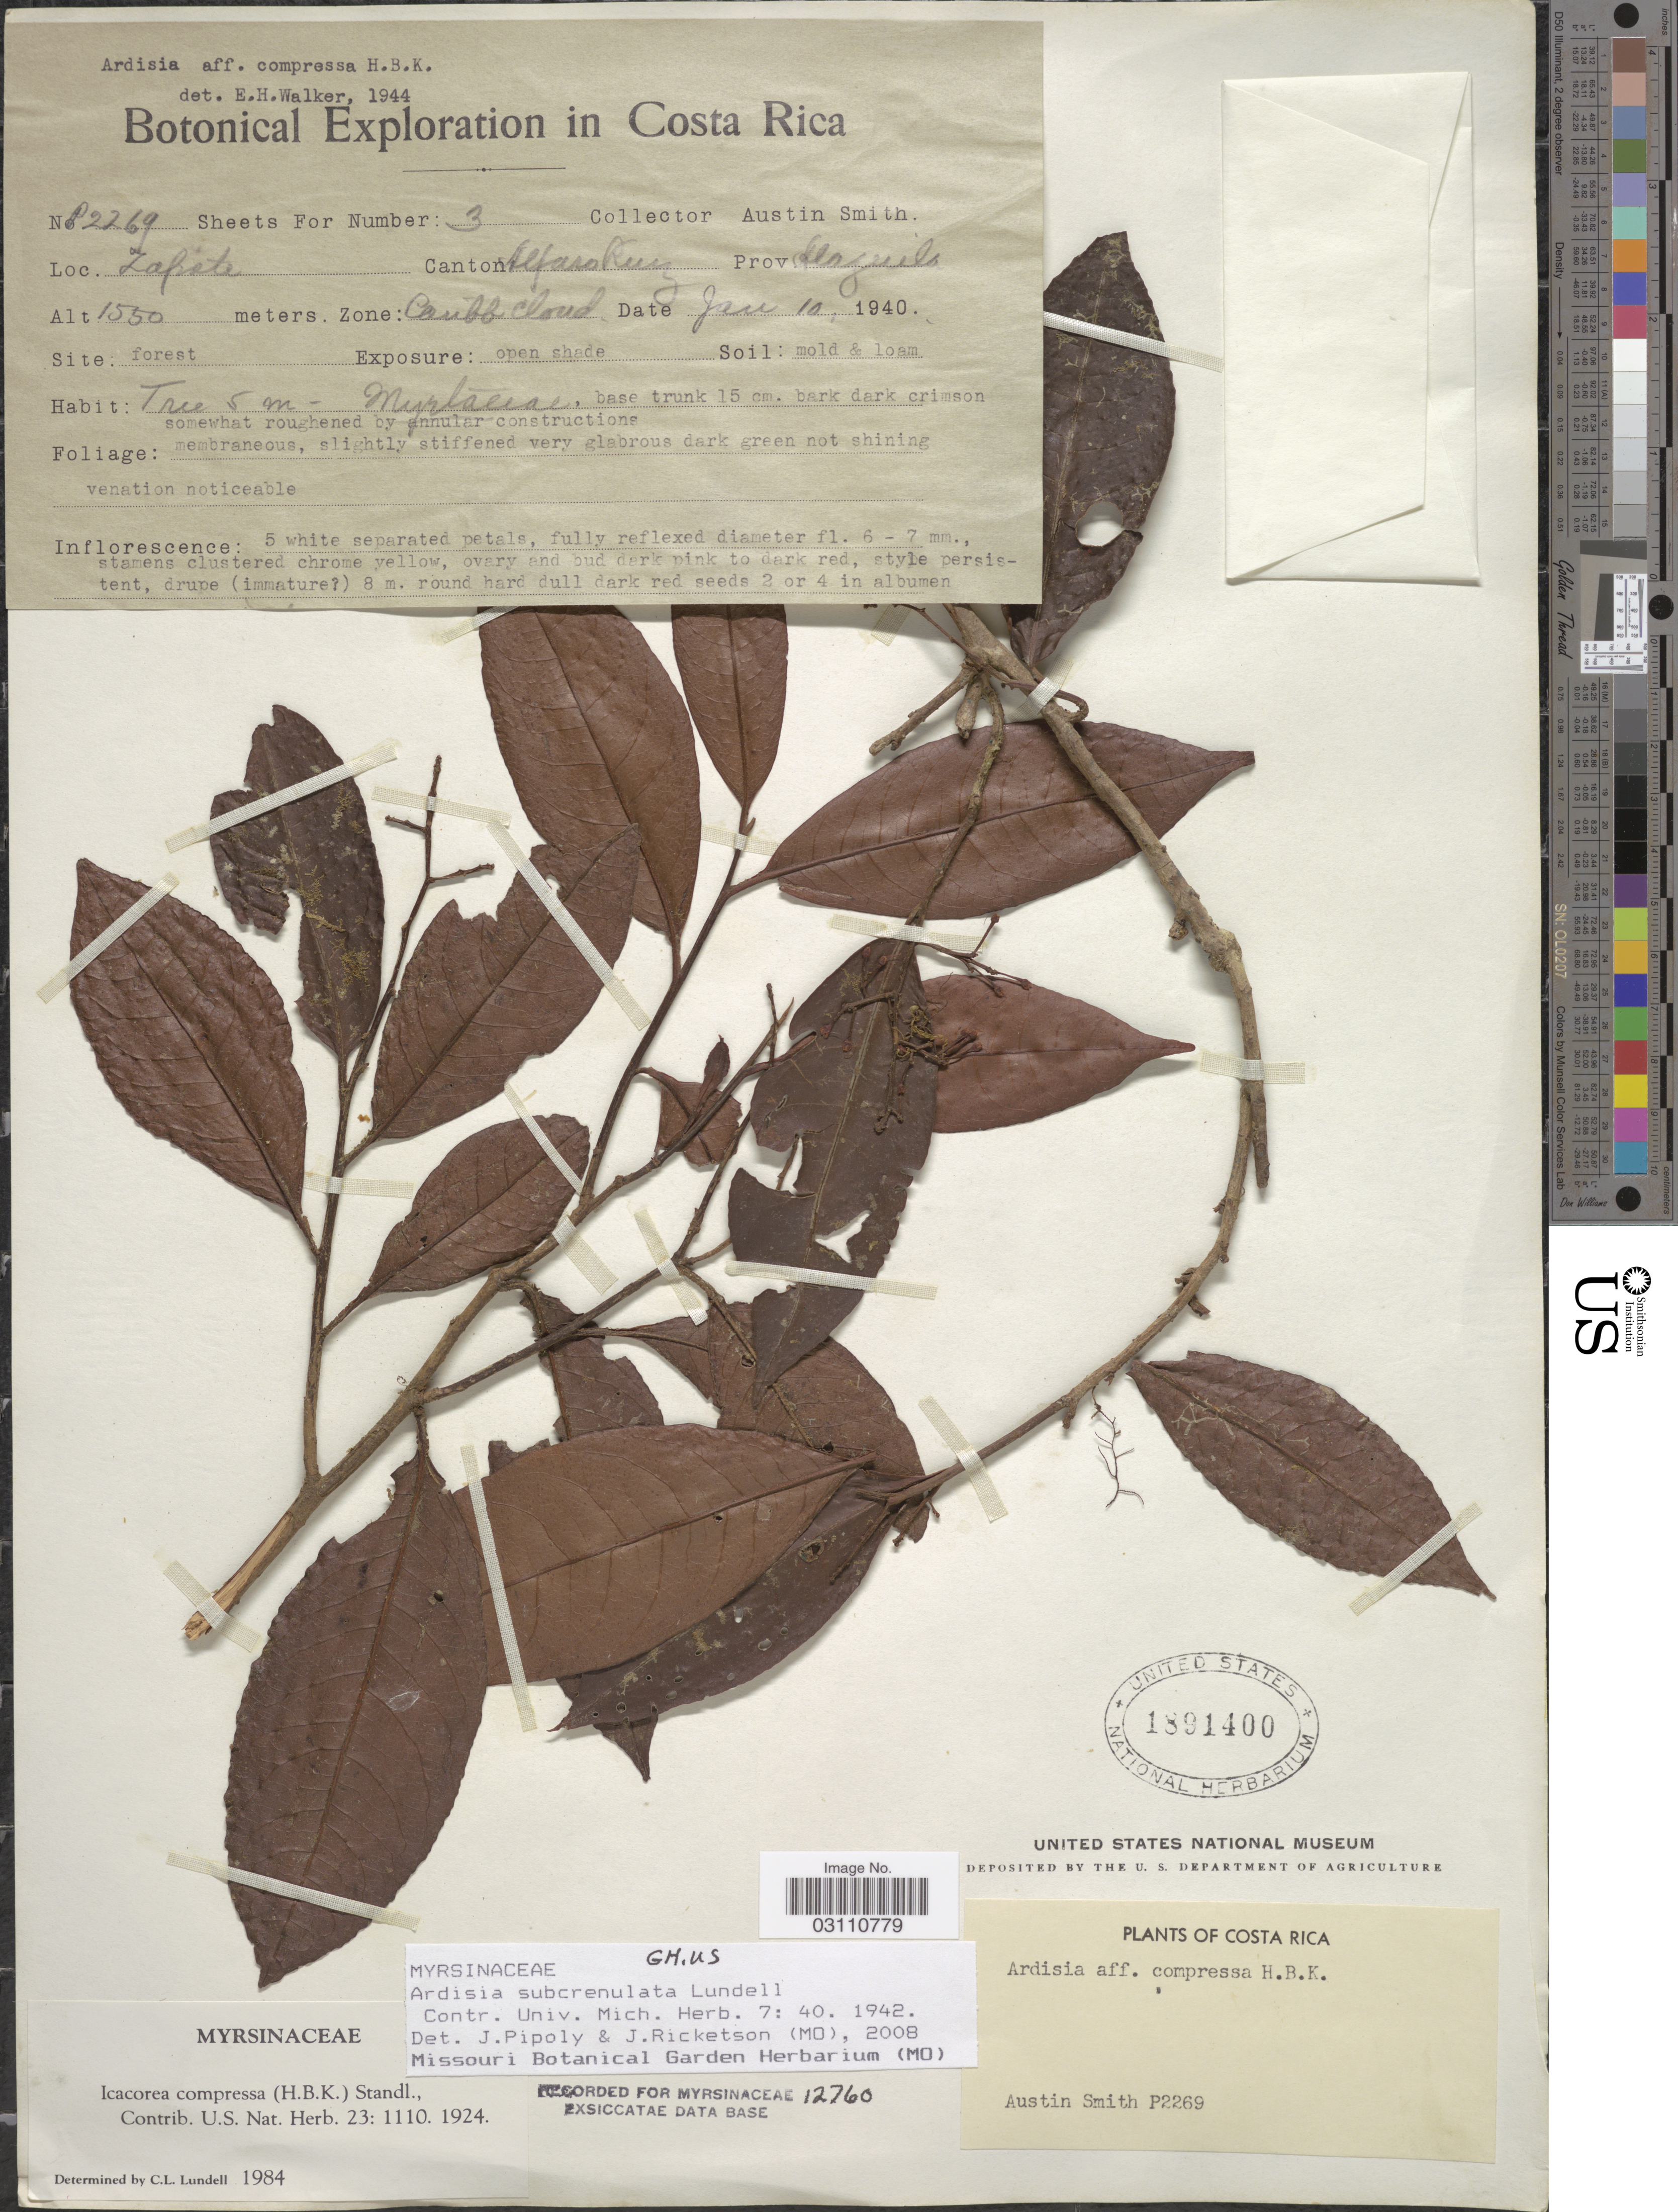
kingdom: Plantae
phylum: Tracheophyta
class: Magnoliopsida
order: Ericales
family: Primulaceae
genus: Ardisia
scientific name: Ardisia subcrenulata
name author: Lundell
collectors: Aust P. Smith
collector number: P2269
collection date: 1940-01-10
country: Costa Rica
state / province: Alajuela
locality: Zapote. Canton Alfaro Ruiz.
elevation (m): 1550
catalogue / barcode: US 1891400